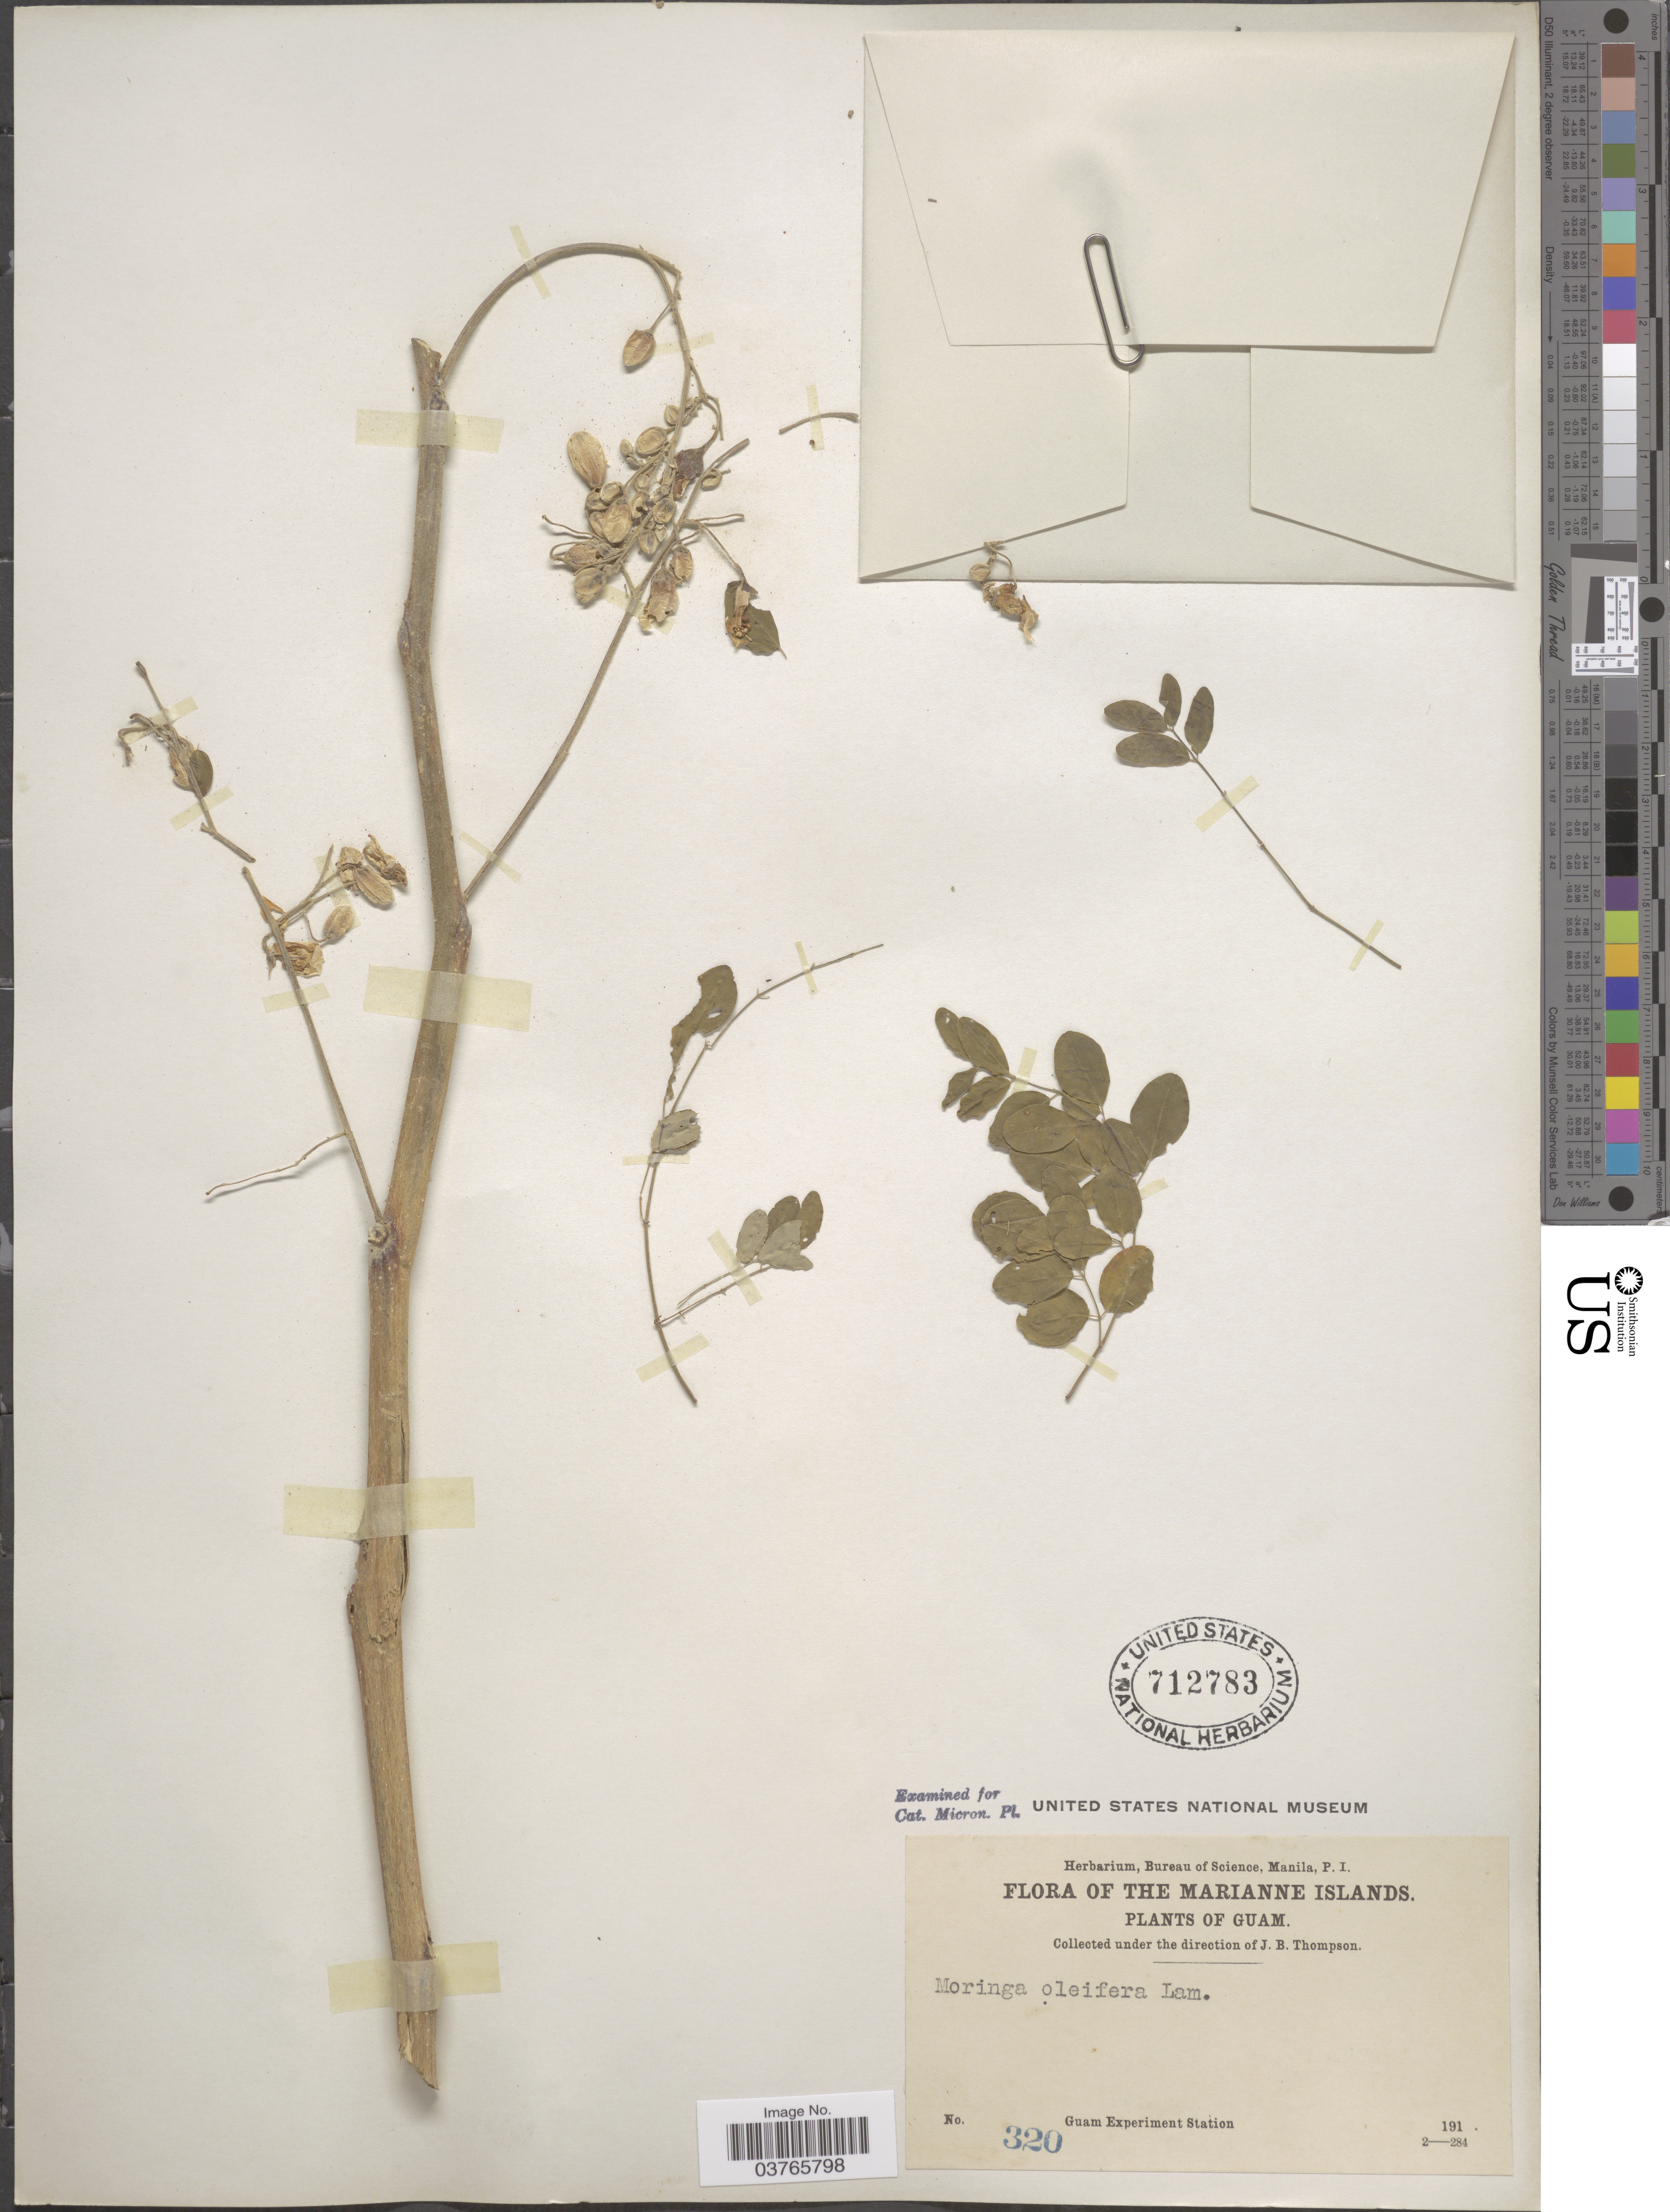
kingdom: Plantae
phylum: Tracheophyta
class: Magnoliopsida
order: Brassicales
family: Moringaceae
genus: Moringa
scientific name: Moringa oleifera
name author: Lam.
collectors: Guam Exp. Sta.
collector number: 320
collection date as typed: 191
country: Guam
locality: The Marianne Islands.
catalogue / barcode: US 712783